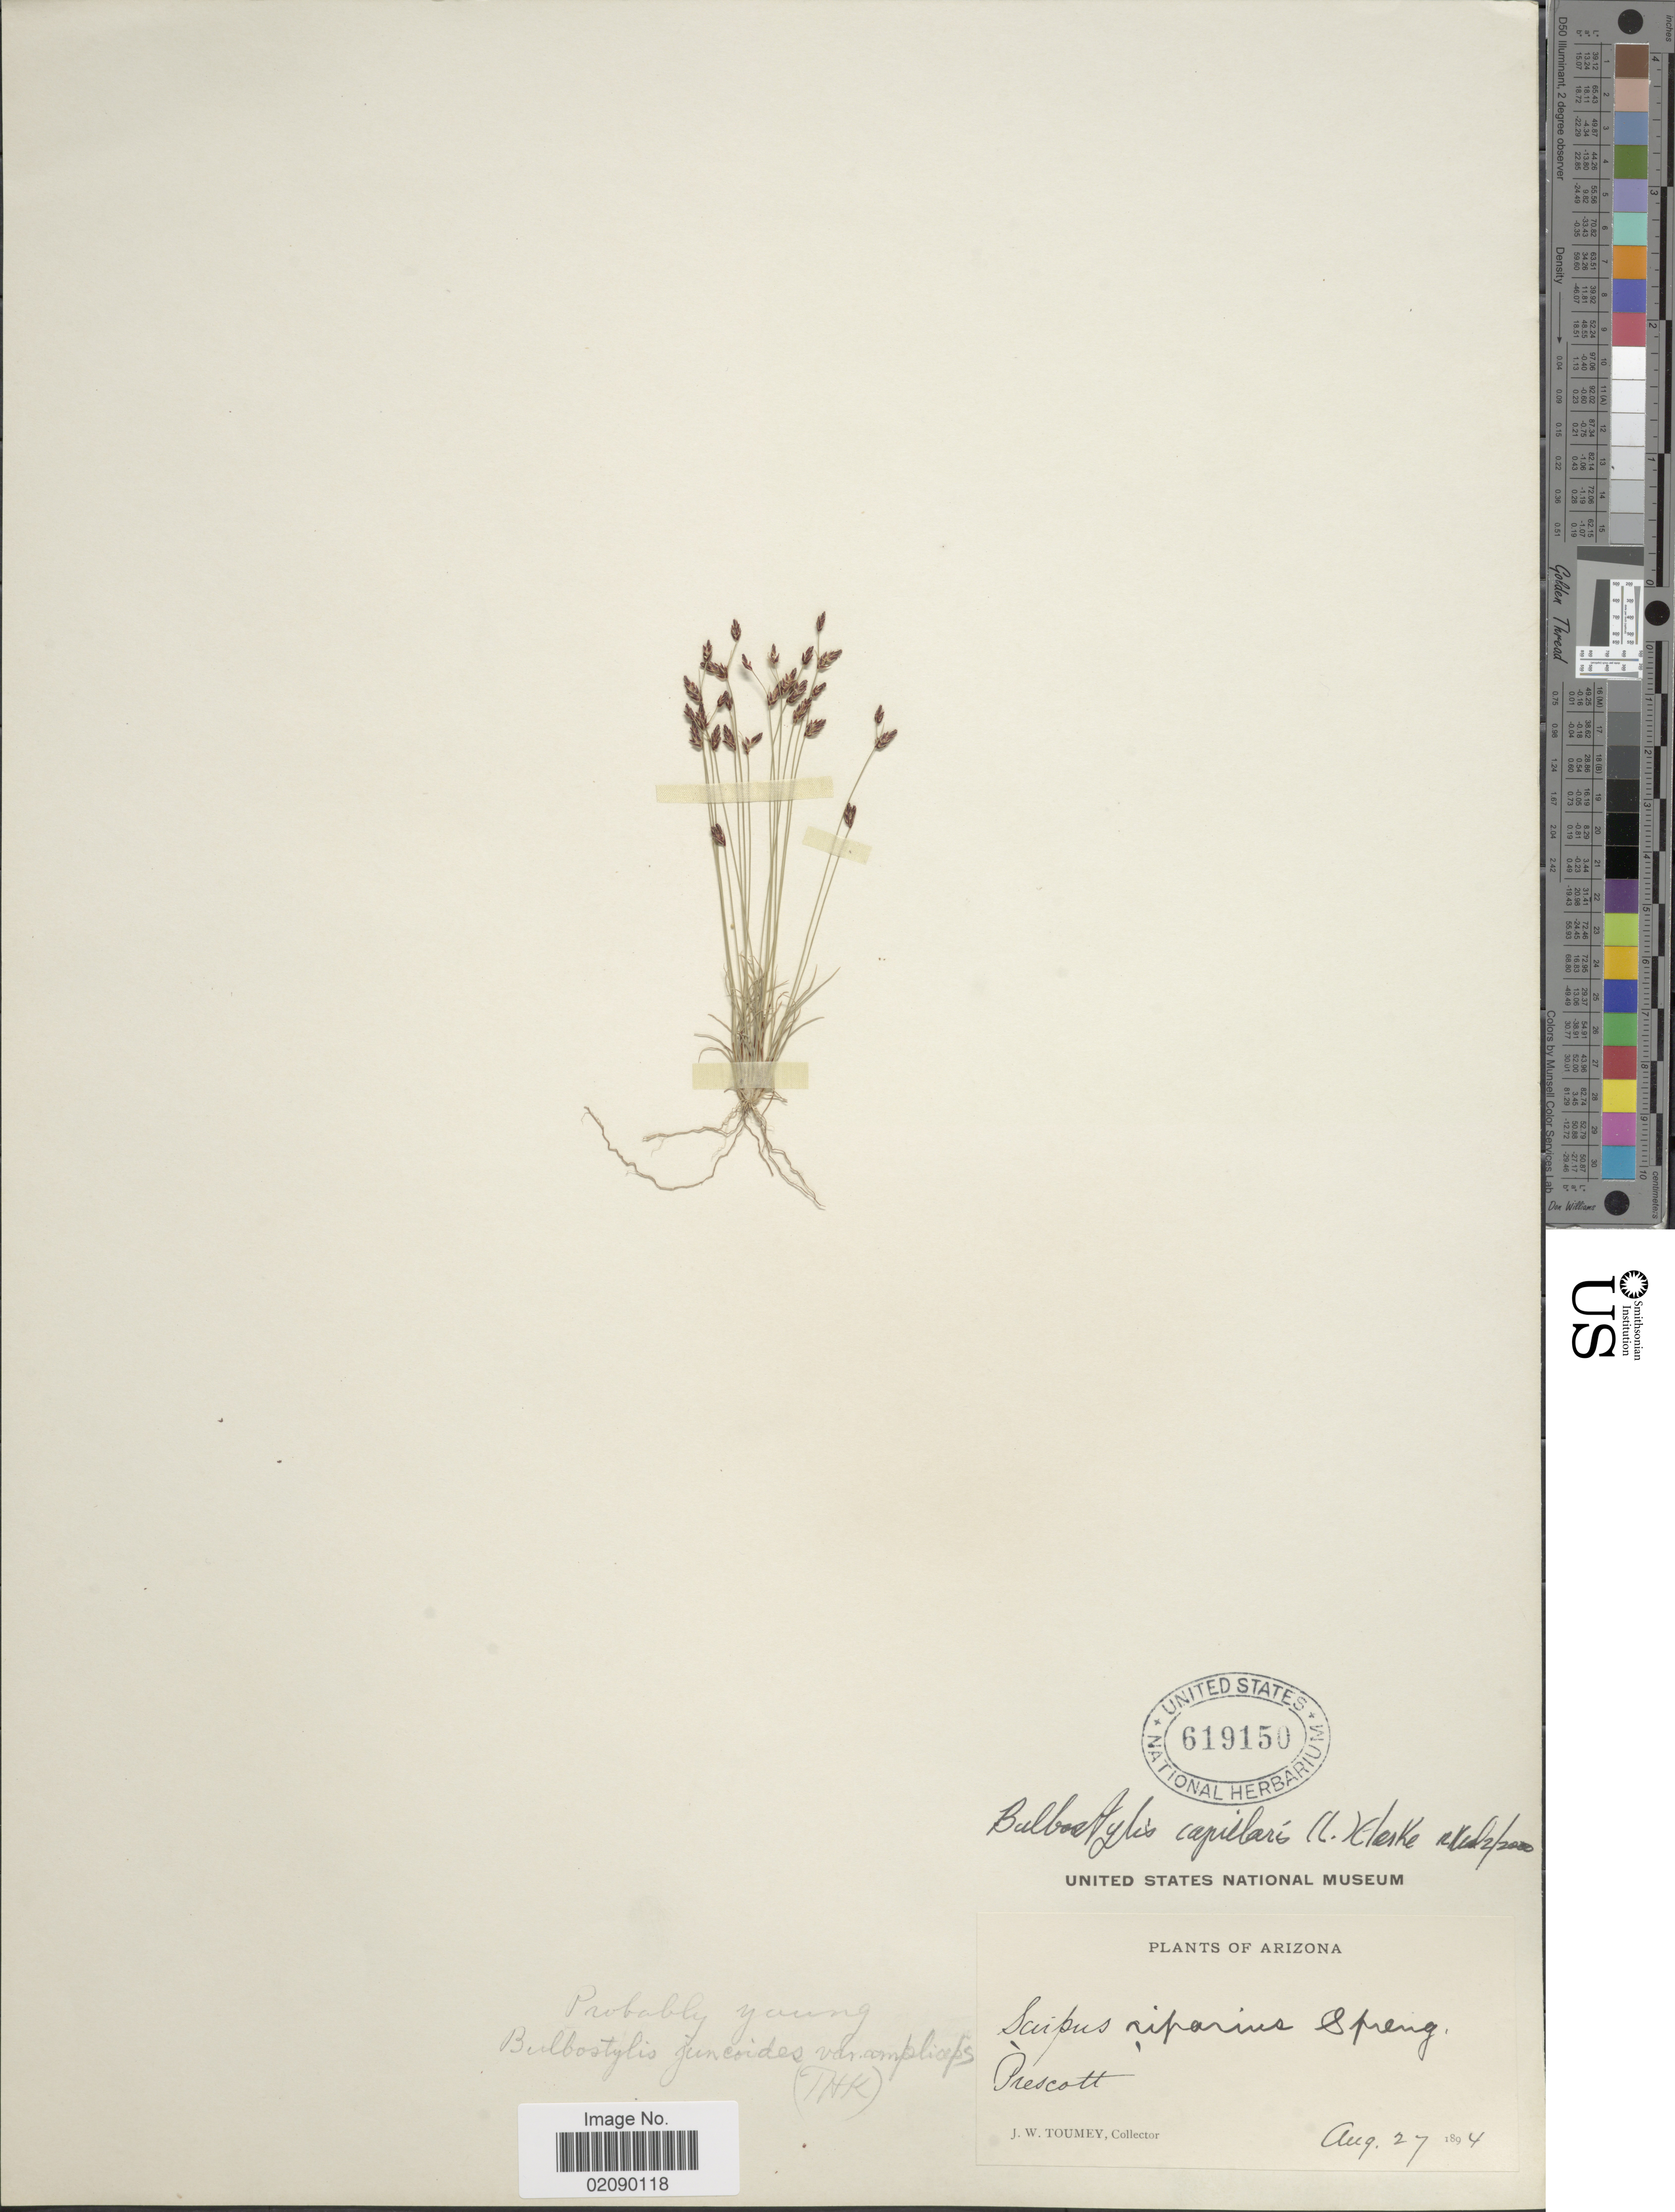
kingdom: Plantae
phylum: Tracheophyta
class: Liliopsida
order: Poales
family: Cyperaceae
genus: Bulbostylis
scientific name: Bulbostylis capillaris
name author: (L.) Kunth ex C.B. Clarke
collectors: J. W. Toumey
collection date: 1894-08-27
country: United States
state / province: Arizona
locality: Prescott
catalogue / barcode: US 619150